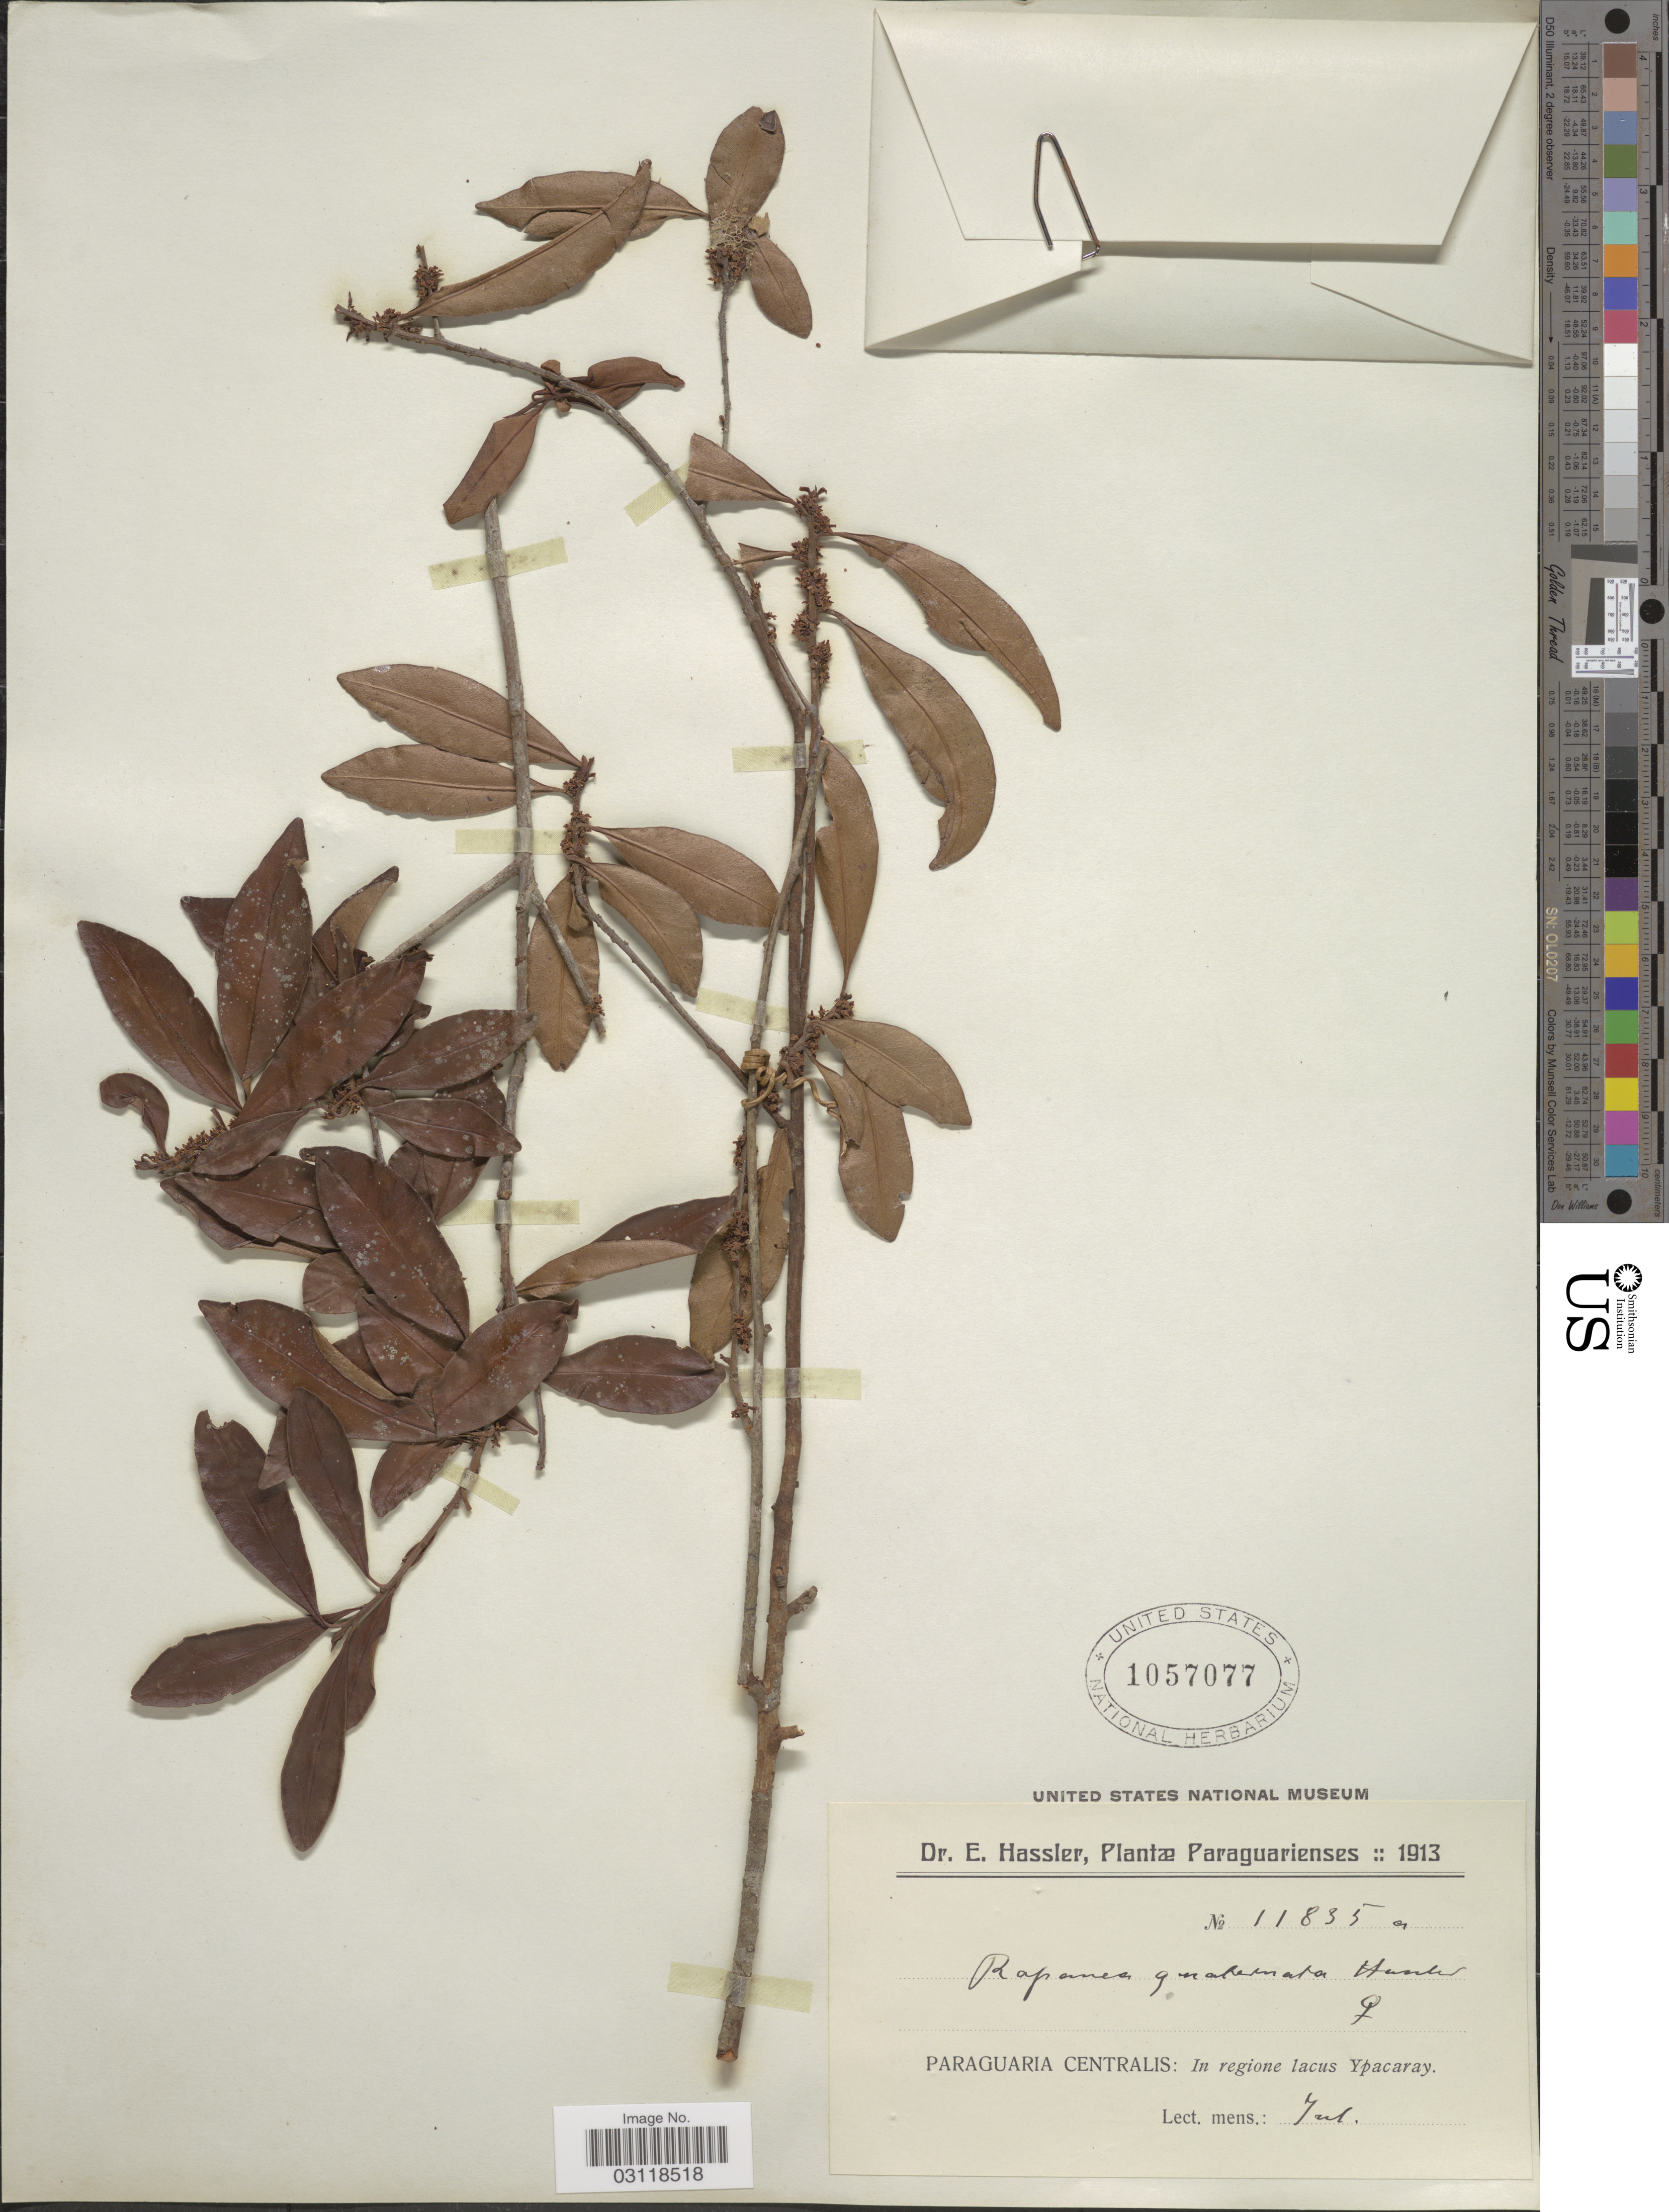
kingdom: Plantae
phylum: Tracheophyta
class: Magnoliopsida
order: Ericales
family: Primulaceae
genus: Rapanea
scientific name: Rapanea quaternata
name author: Hassl.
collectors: E. Hassler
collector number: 11835a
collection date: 1913-07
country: Paraguay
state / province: Central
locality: Paraguaria Centralis: In regione lacus Ypacaray.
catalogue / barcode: US 1057077